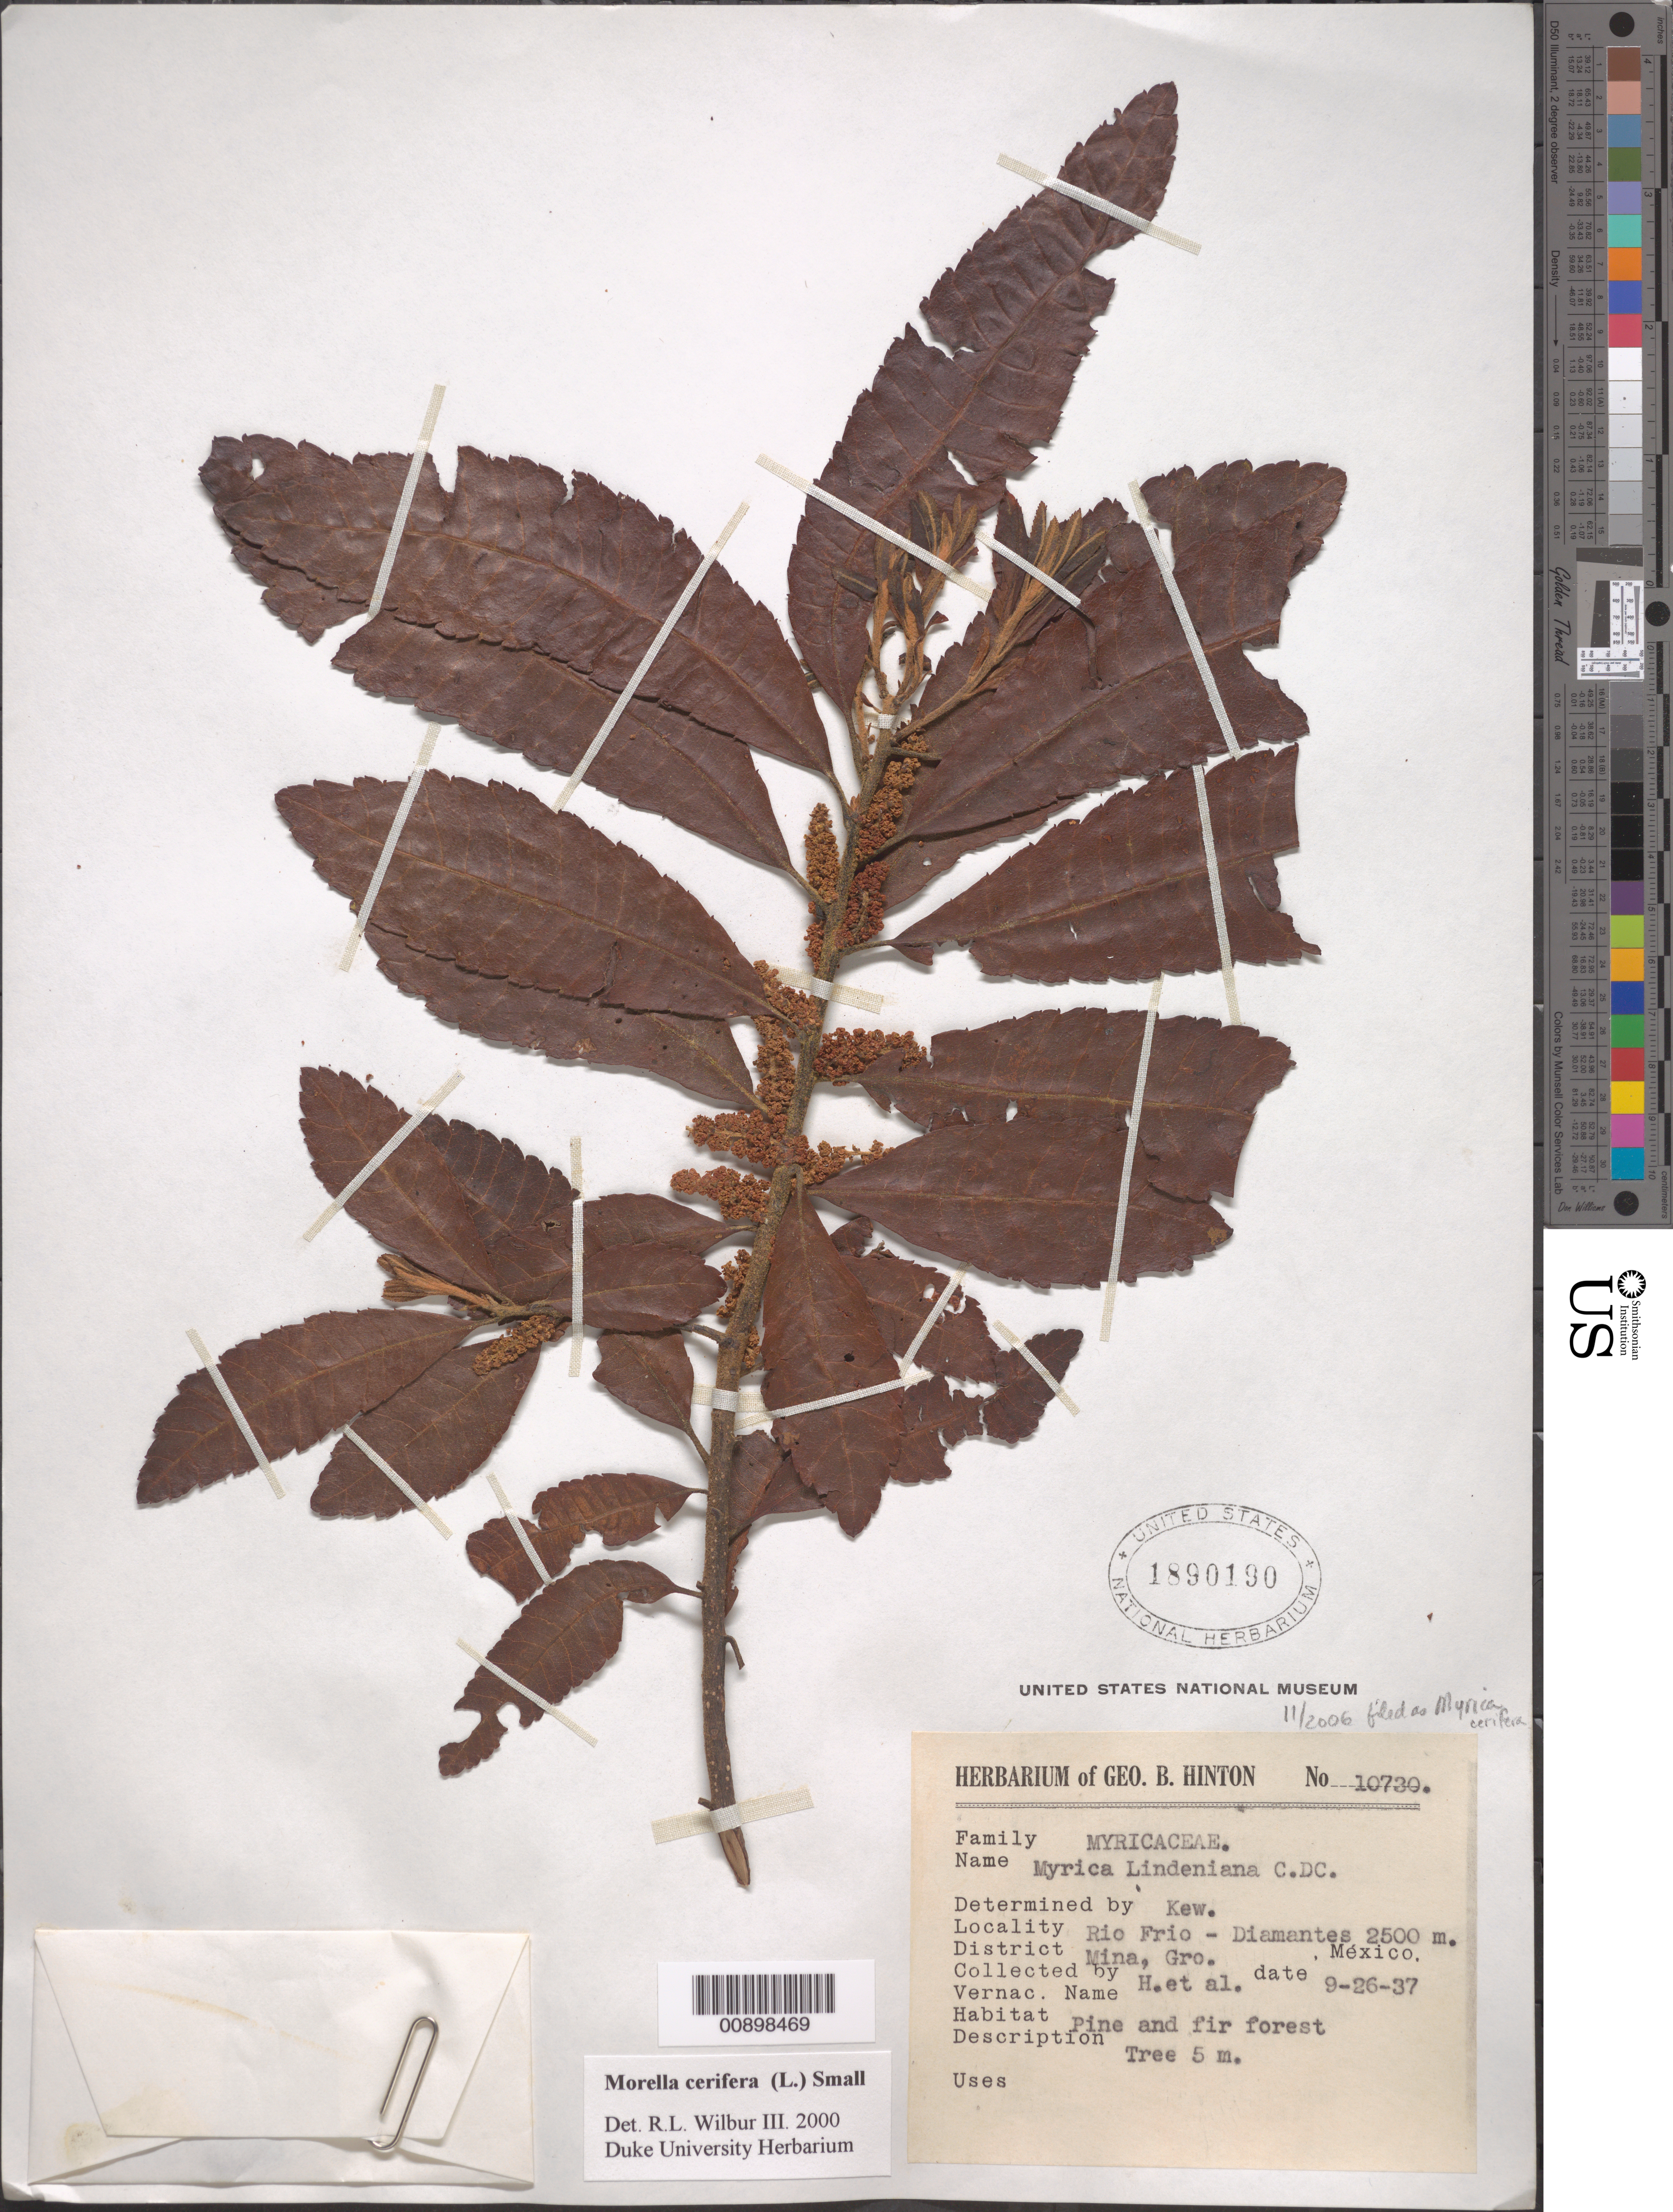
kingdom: Plantae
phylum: Tracheophyta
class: Magnoliopsida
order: Fagales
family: Myricaceae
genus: Morella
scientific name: Morella cerifera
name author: (L.) Small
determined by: Wilbur, R. L.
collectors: G. B. Hinton & et al.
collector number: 10730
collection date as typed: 26 Sep 1937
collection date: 1937-09-26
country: Mexico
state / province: Guerrero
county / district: Mina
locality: Río Frío - Diamantes, District of Mina, State of Guerrero.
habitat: Pine and fir forest.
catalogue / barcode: US 1890190